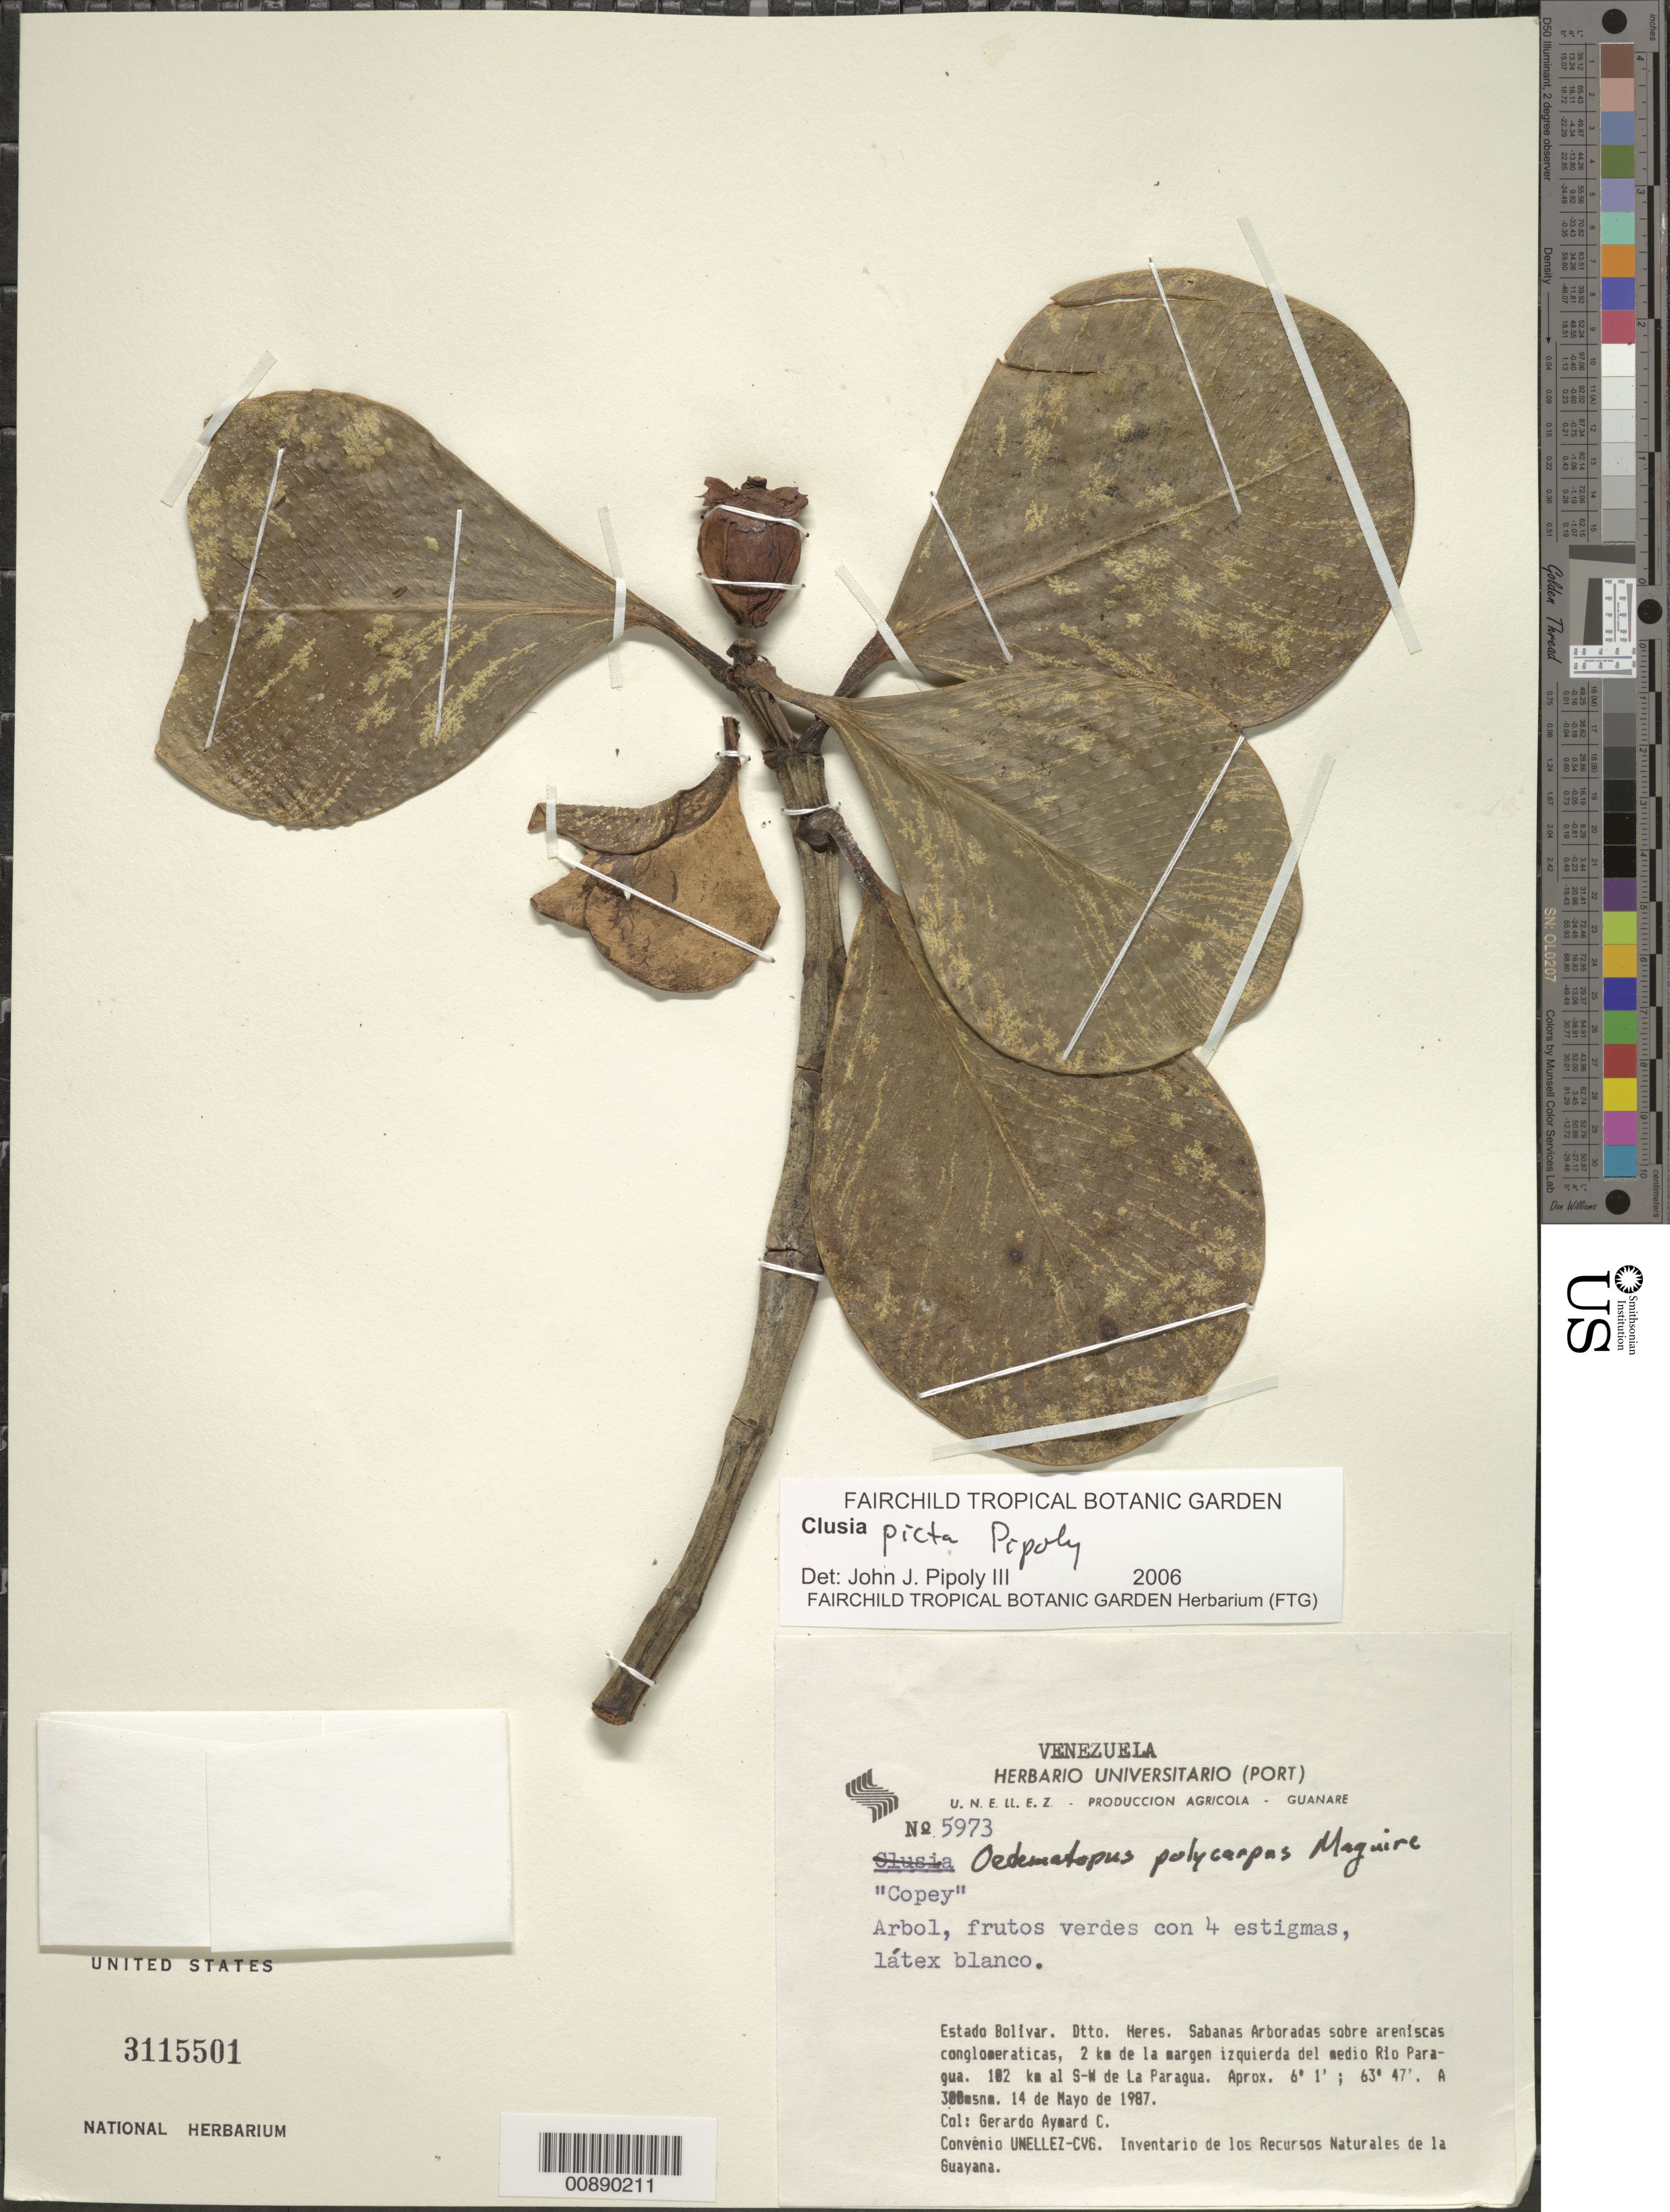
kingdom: Plantae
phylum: Tracheophyta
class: Magnoliopsida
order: Malpighiales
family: Clusiaceae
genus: Clusia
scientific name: Clusia picta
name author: Pipoly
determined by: Pipoly, J. J., III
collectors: G. A. Aymard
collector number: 5973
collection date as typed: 14-May-87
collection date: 1987-05-14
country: Venezuela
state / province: Bolívar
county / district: Heres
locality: Río Paragua, 102 km SW of La Paragua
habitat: Sabanas arboradas sobre areniscas conglomeraticas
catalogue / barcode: US 3115501